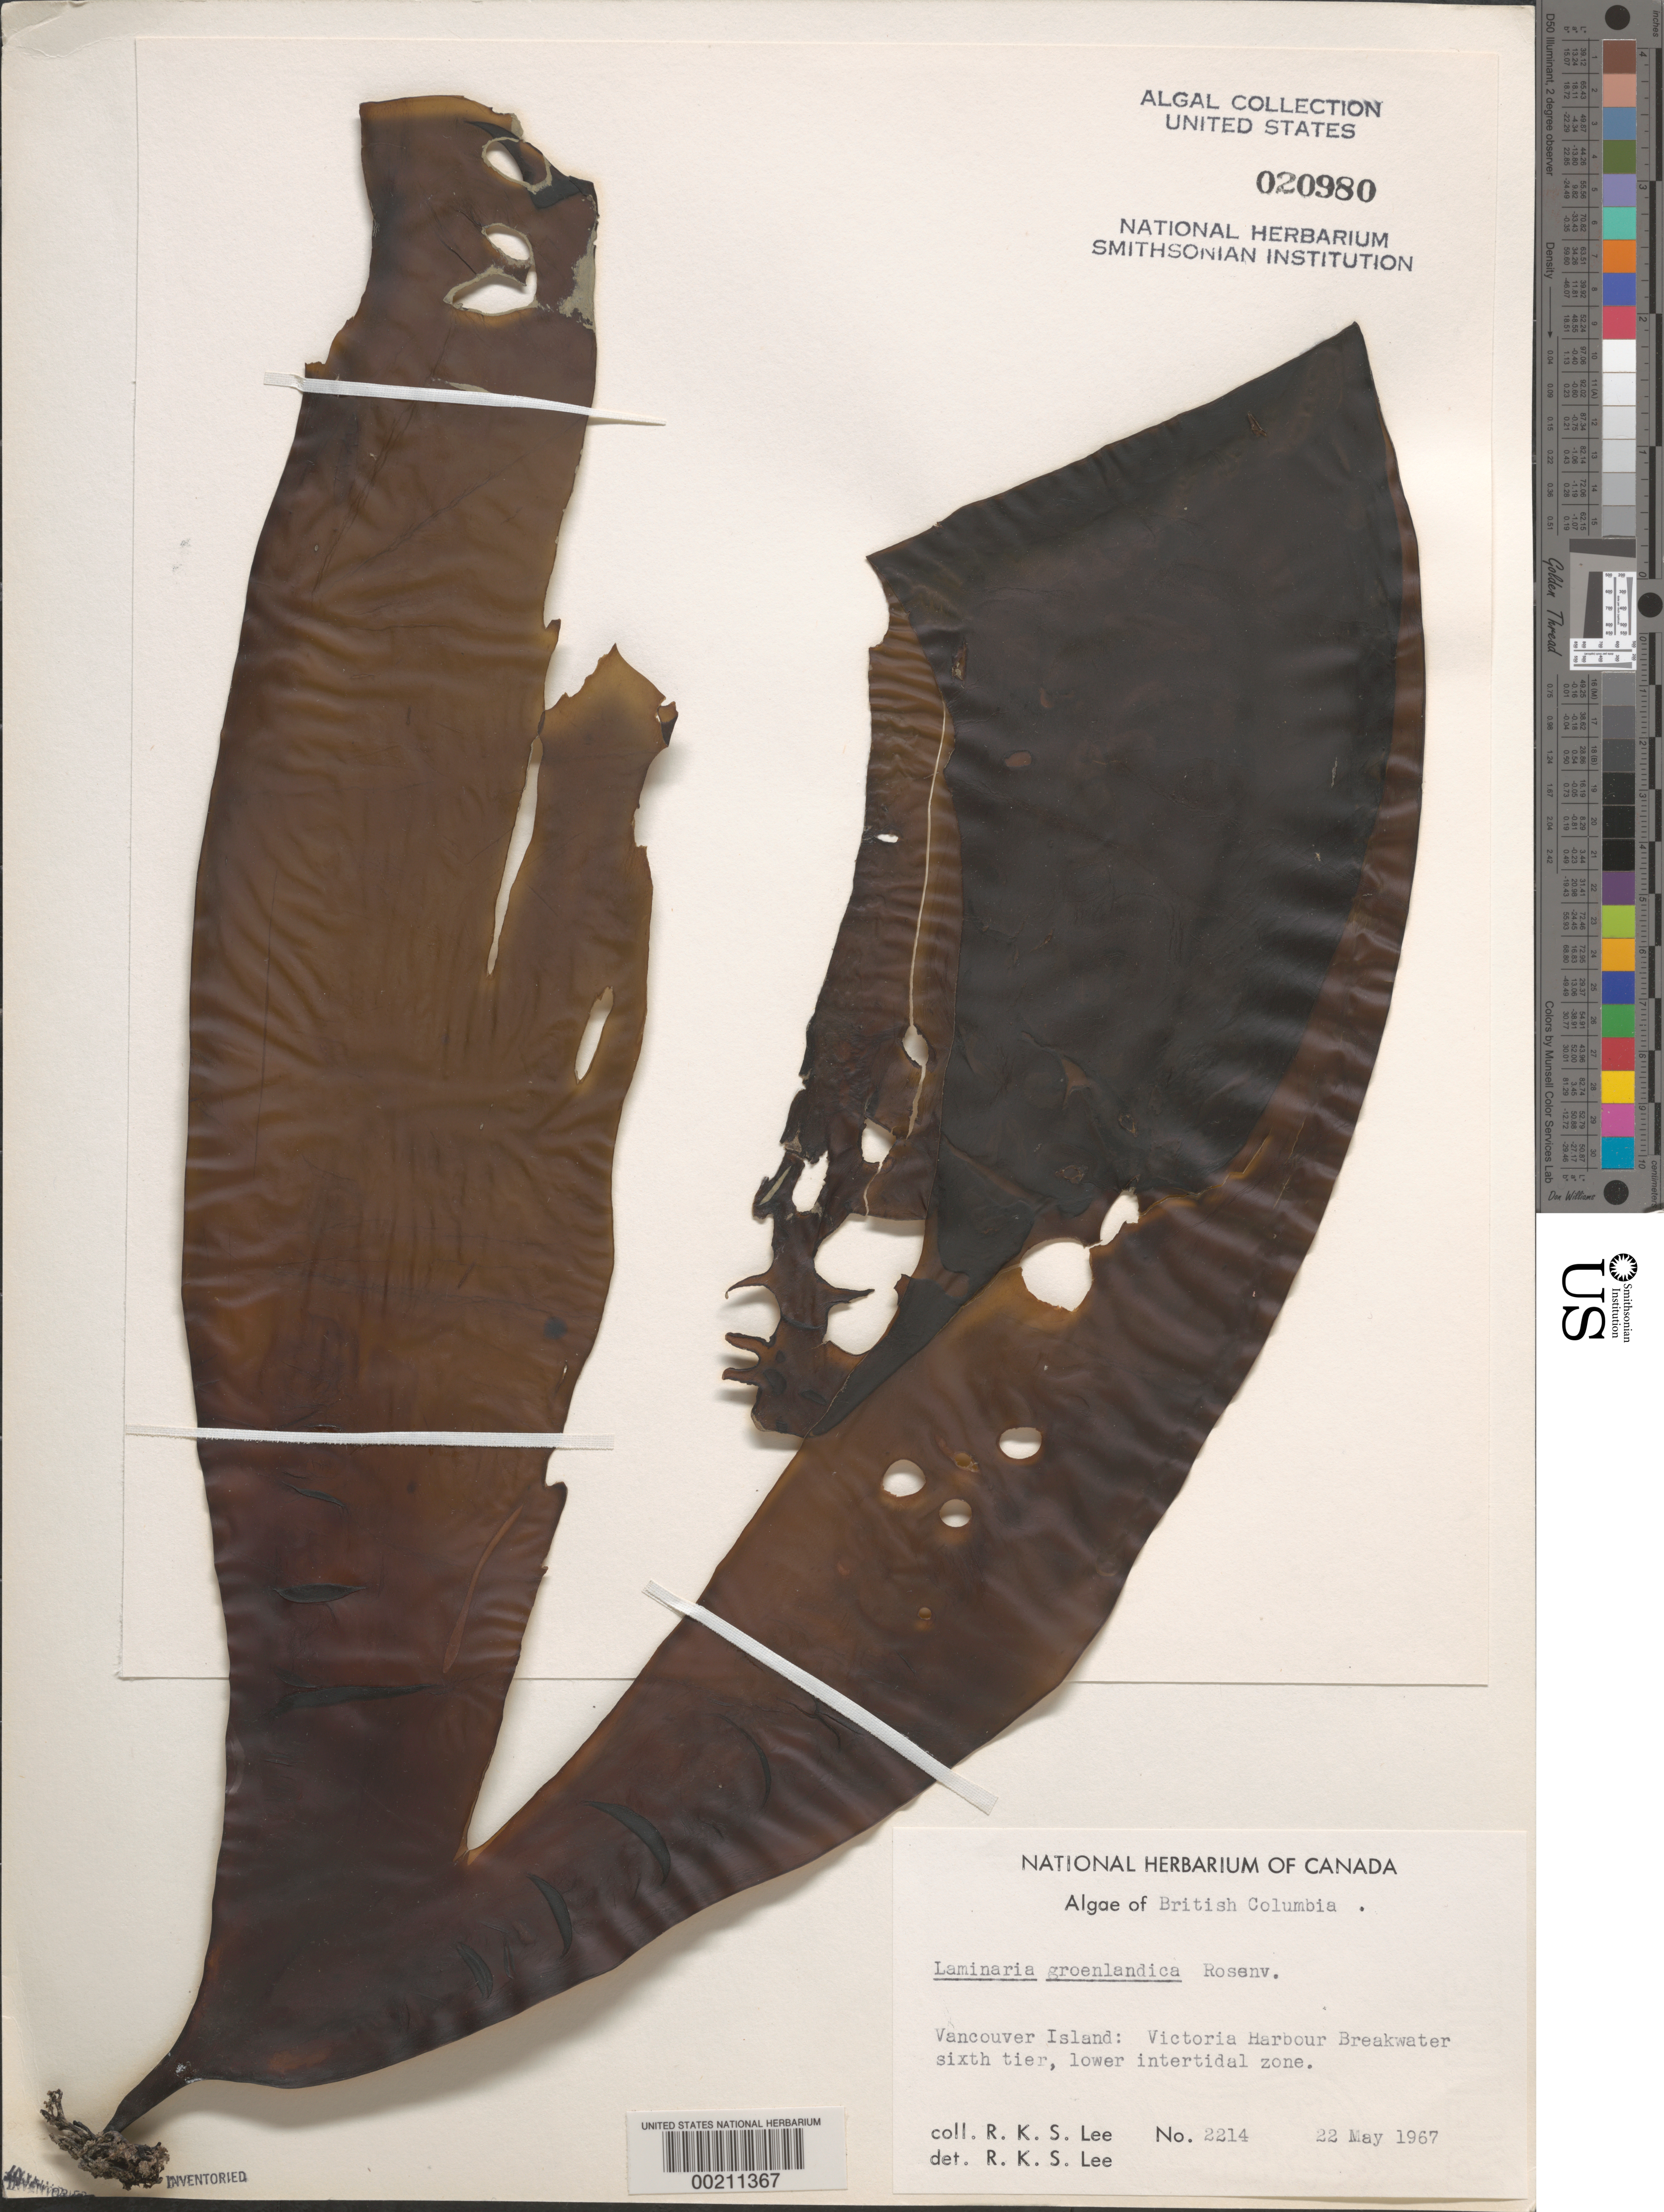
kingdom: Chromista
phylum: Ochrophyta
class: Phaeophyceae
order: Laminariales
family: Laminariaceae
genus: Saccharina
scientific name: Saccharina latissima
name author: C.E. Lane et al.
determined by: Algae name updating Project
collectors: R. Lee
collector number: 2214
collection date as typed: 22 May 1967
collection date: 1967-05-22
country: Canada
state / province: British Columbia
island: Vancouver Island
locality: Victoria Harbor breakwater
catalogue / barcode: US 20980